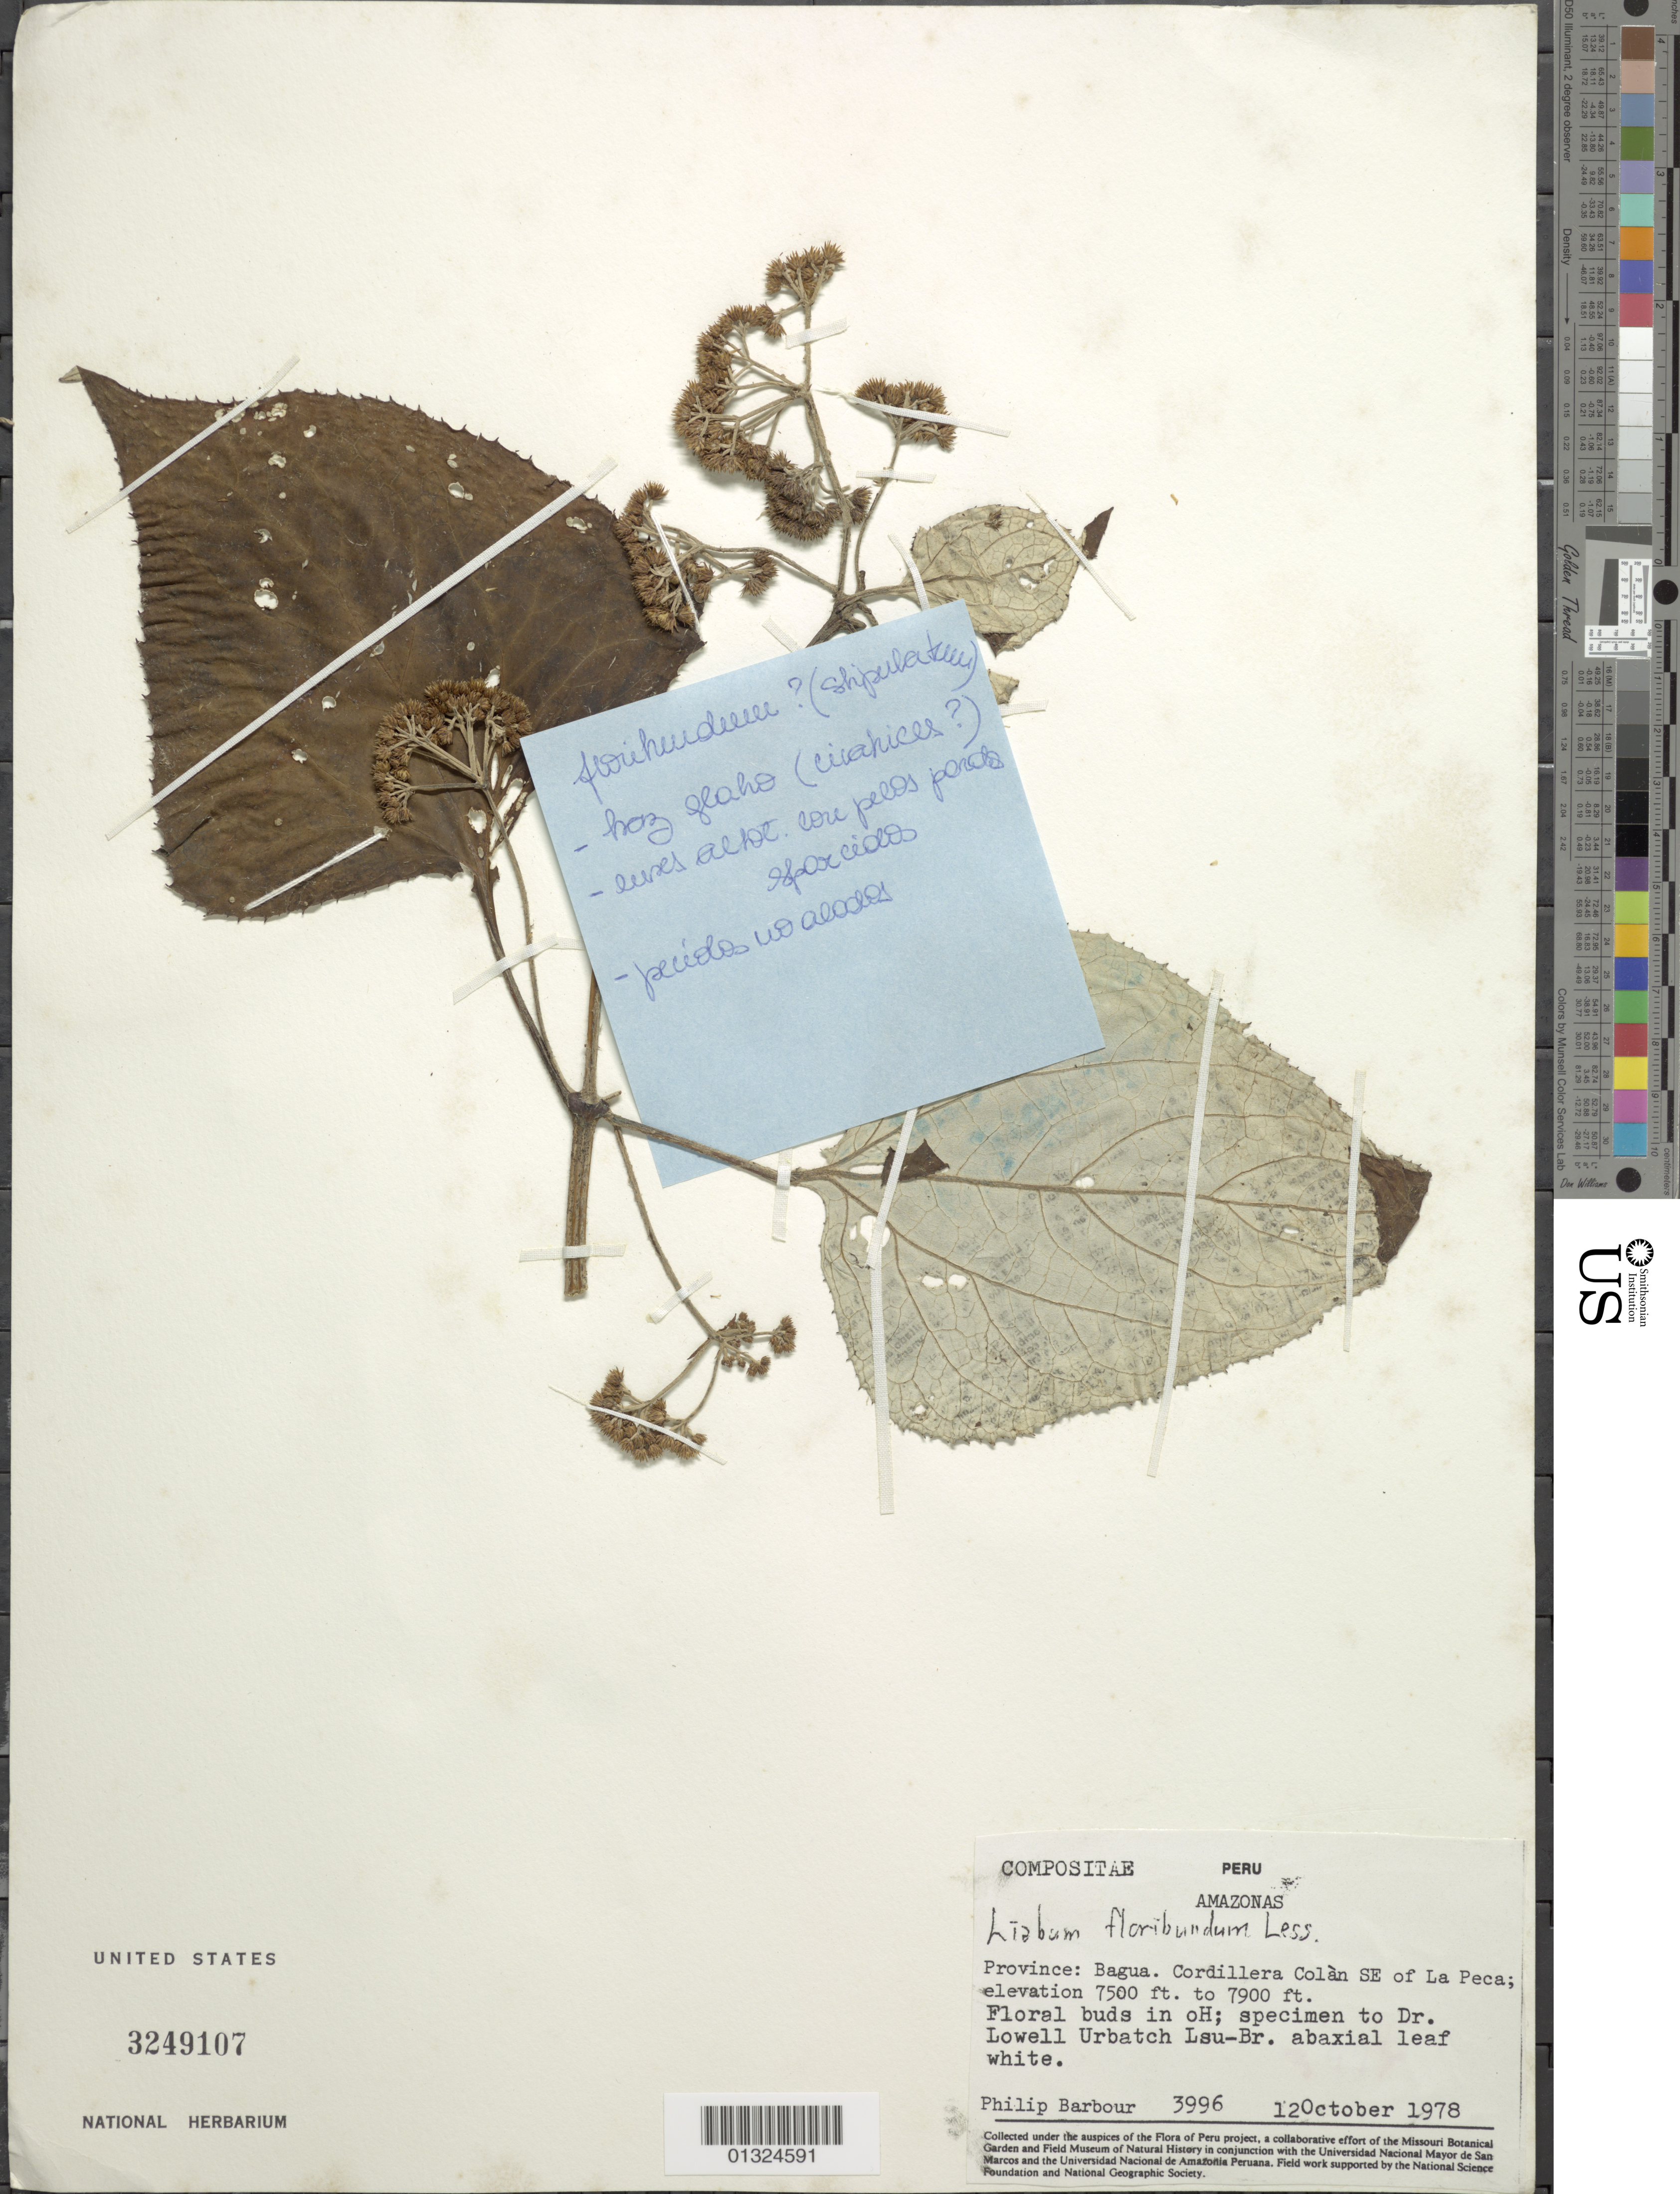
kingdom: Plantae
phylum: Tracheophyta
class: Magnoliopsida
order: Asterales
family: Asteraceae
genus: Liabum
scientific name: Liabum floribundum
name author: Less.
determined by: Gutierrez, D. G.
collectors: P. Barbour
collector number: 3996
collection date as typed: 12 October 1978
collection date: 1978-10-12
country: Peru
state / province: Amazonas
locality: Prov. Bagua, Cordillera Colàn, SE of La Peca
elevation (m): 2286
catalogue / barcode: US 3249107